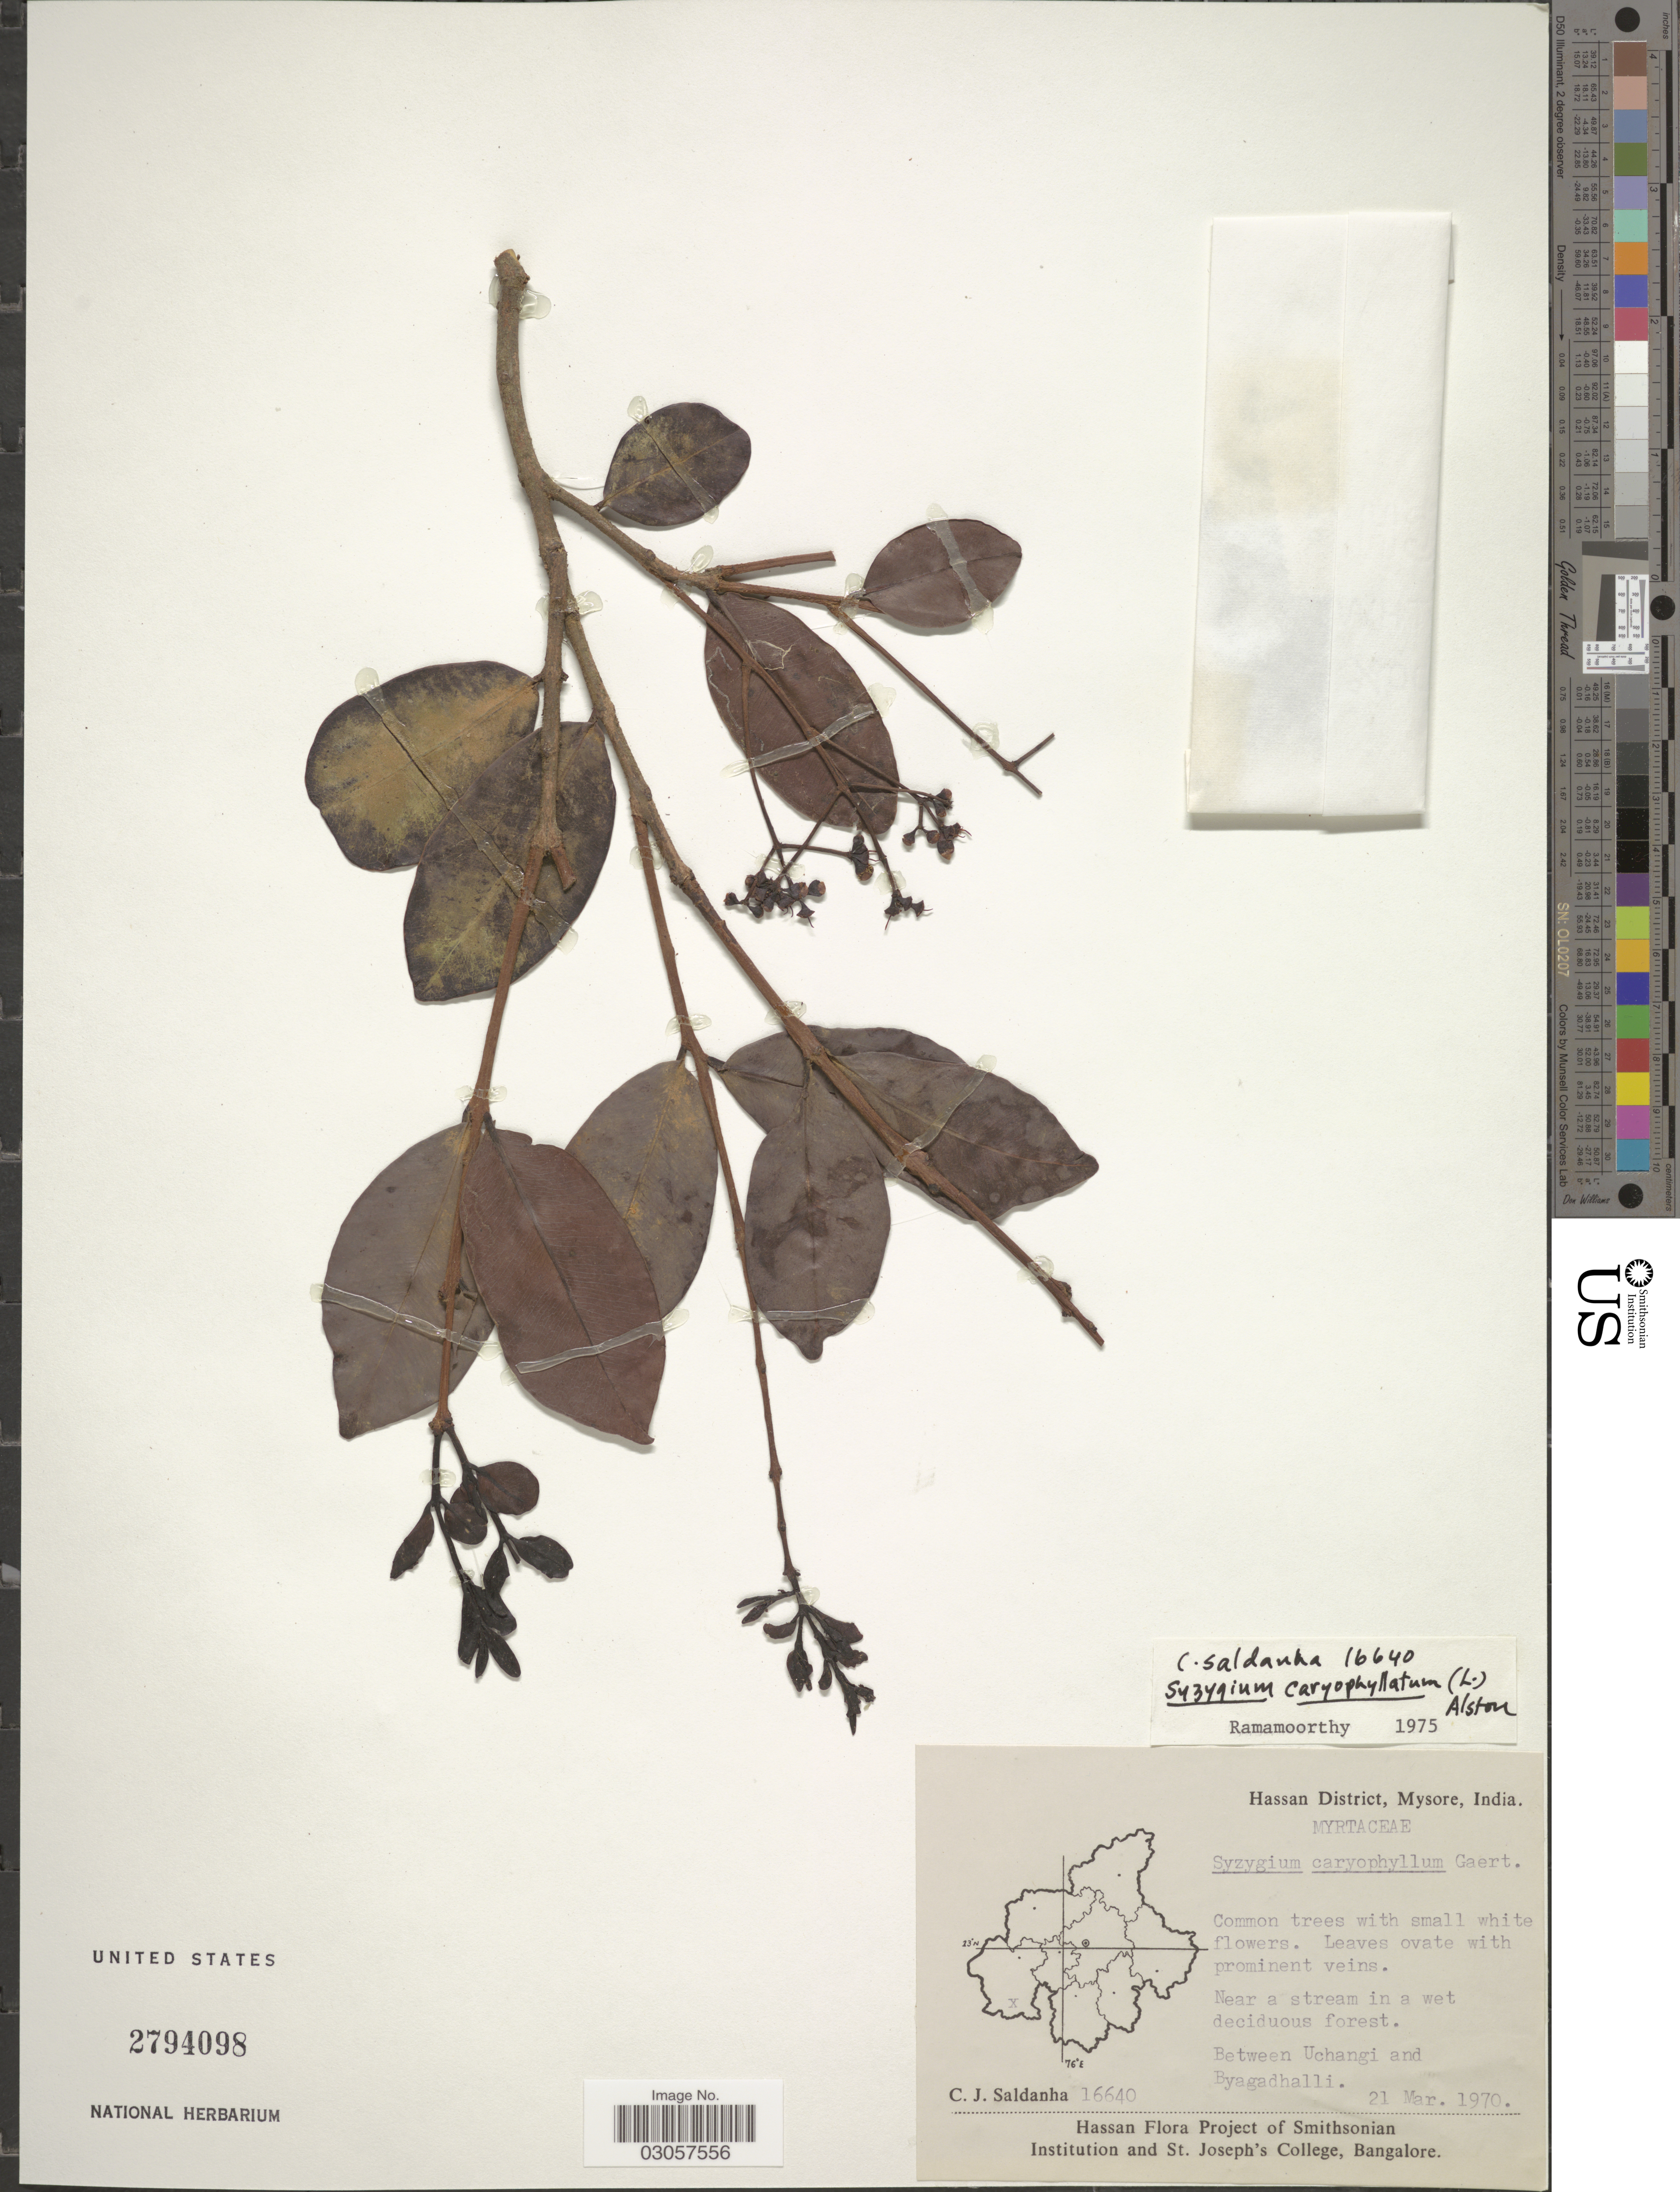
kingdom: Plantae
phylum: Tracheophyta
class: Magnoliopsida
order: Myrtales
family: Myrtaceae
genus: Syzygium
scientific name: Syzygium caryophyllatum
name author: (L.) Alston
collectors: C. J. Saldanha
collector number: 16640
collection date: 1970-03-21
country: India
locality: Hassan District, Mysore, India, Between Uchangi and Byagadhalli.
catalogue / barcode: US 2794098